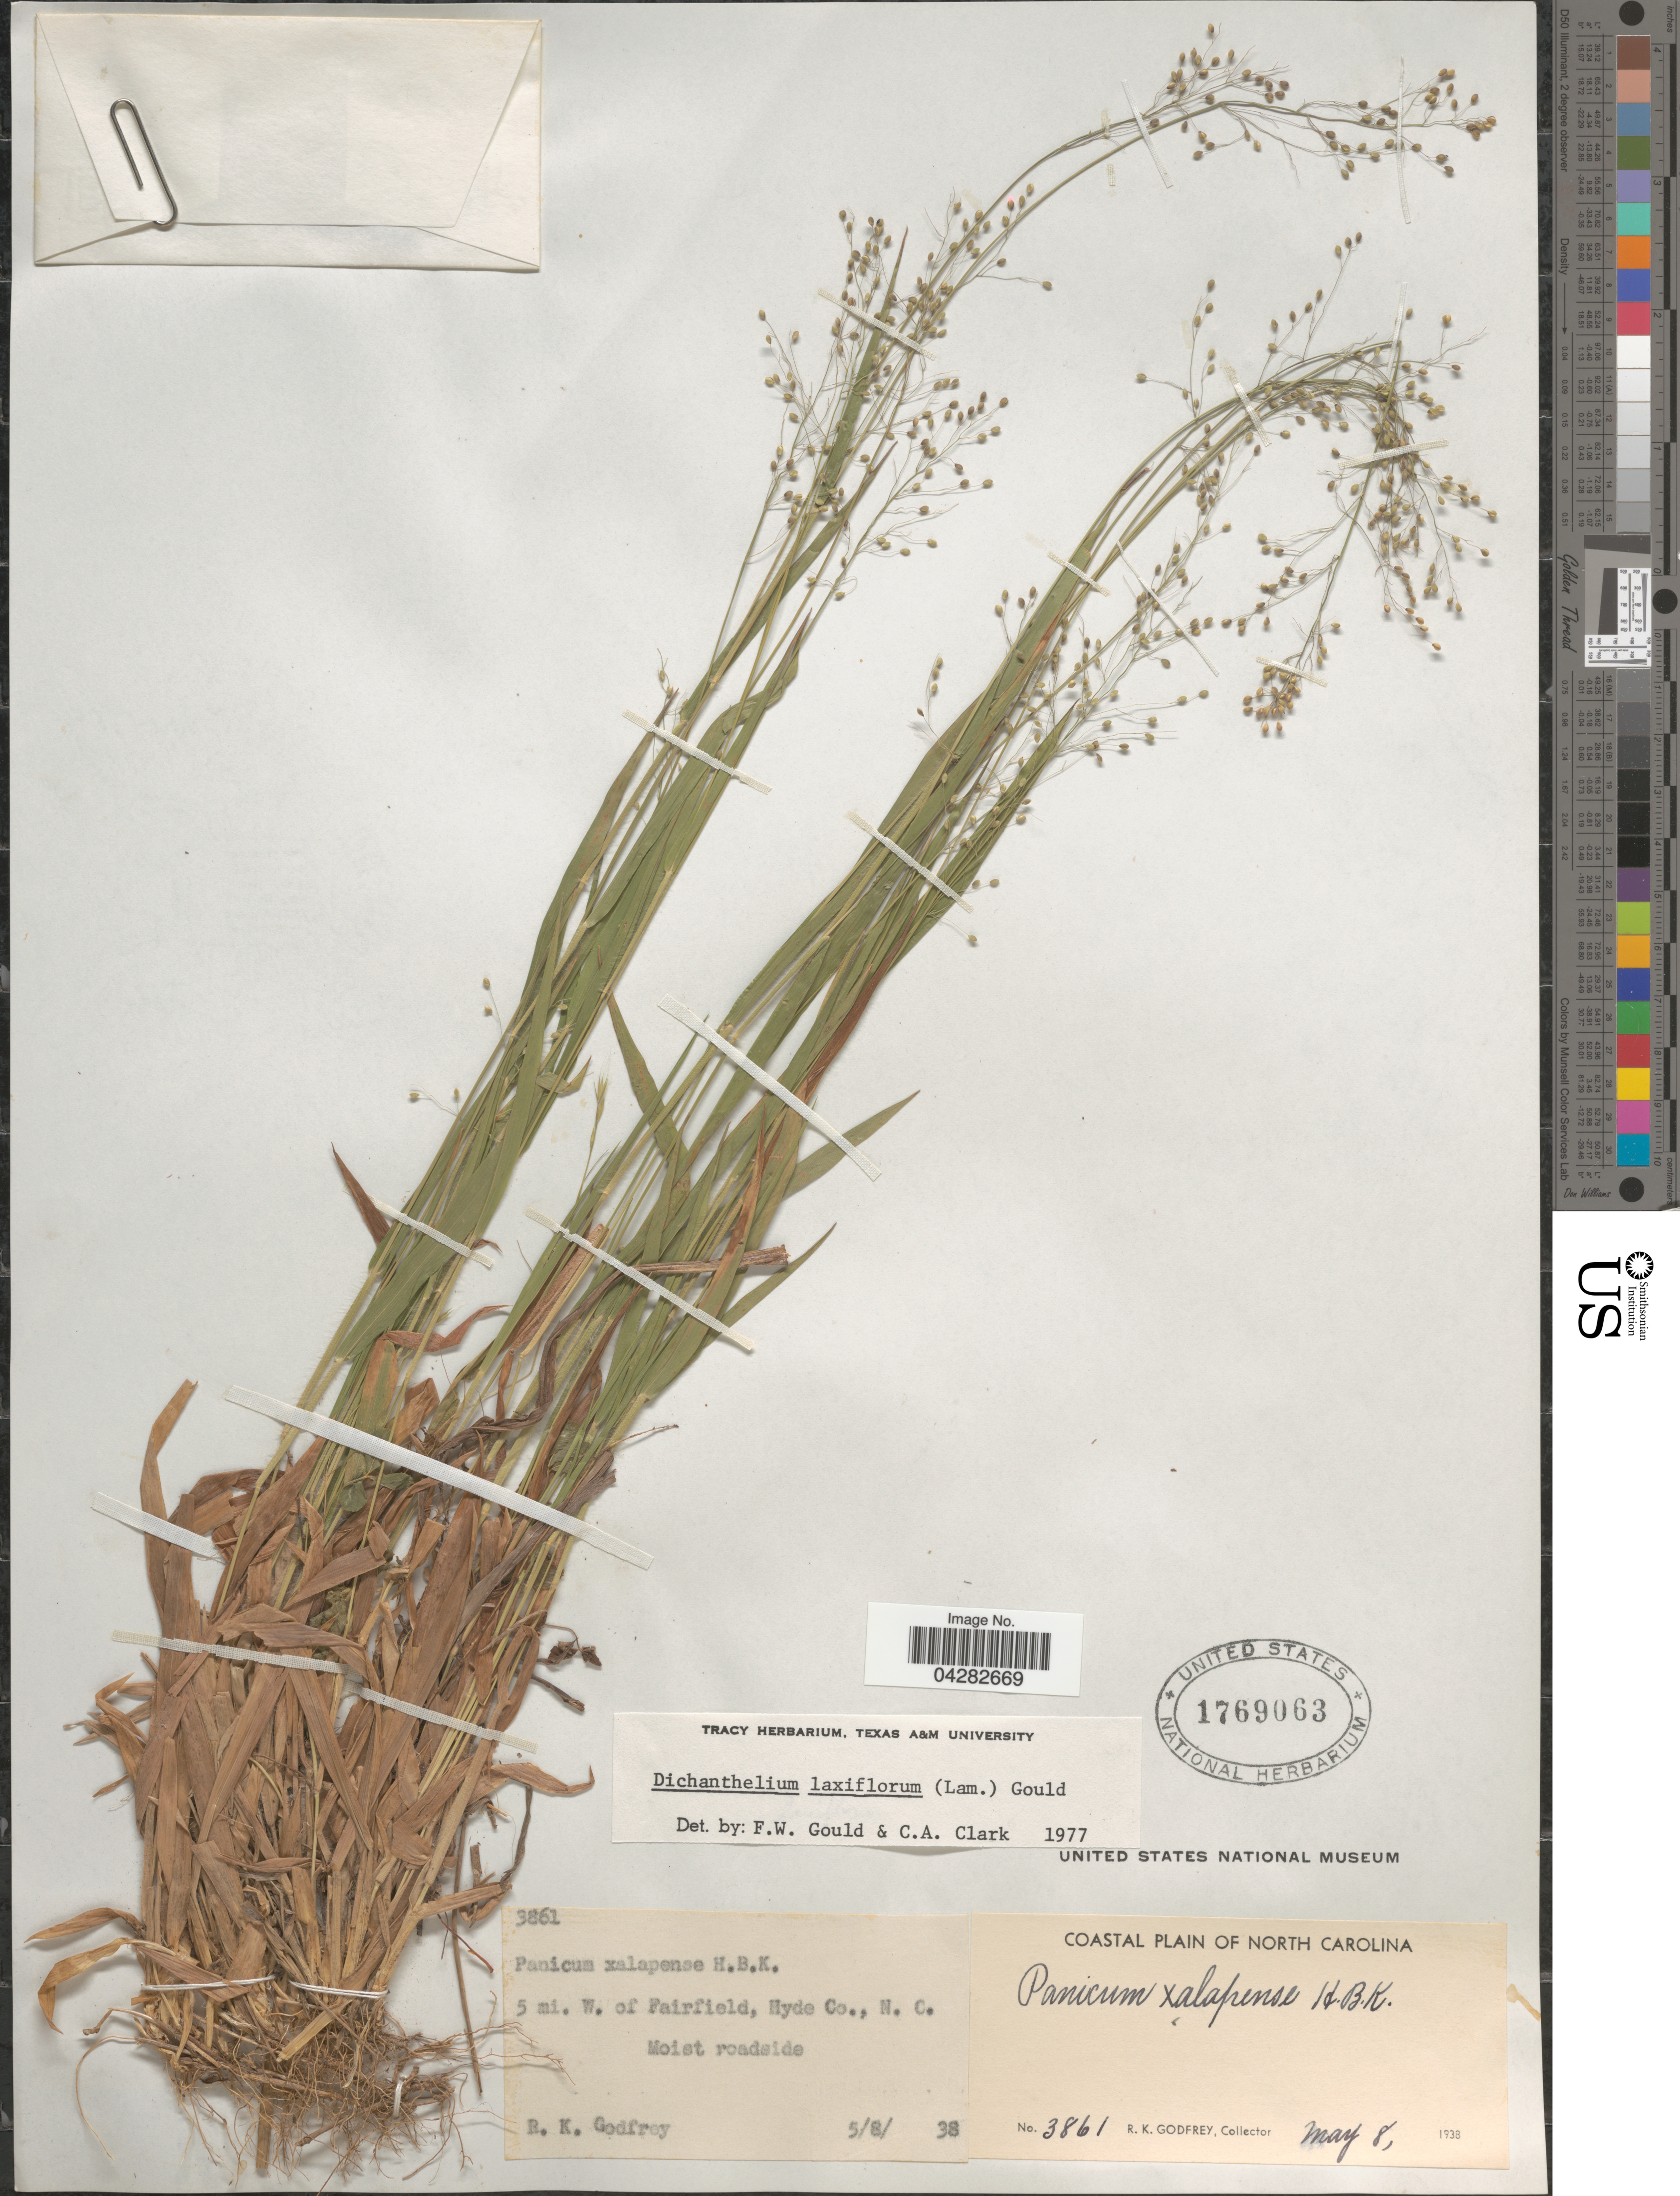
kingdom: Plantae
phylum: Tracheophyta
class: Liliopsida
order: Poales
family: Poaceae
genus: Dichanthelium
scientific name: Dichanthelium laxiflorum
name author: (Lam.) Gould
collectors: R. K. Godfrey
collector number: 3861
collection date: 1938-05-08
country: United States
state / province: North Carolina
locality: Coastal Plain of North Carolina. 5 mi. W. of Fairfield, Hyde Co.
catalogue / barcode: US 1769063